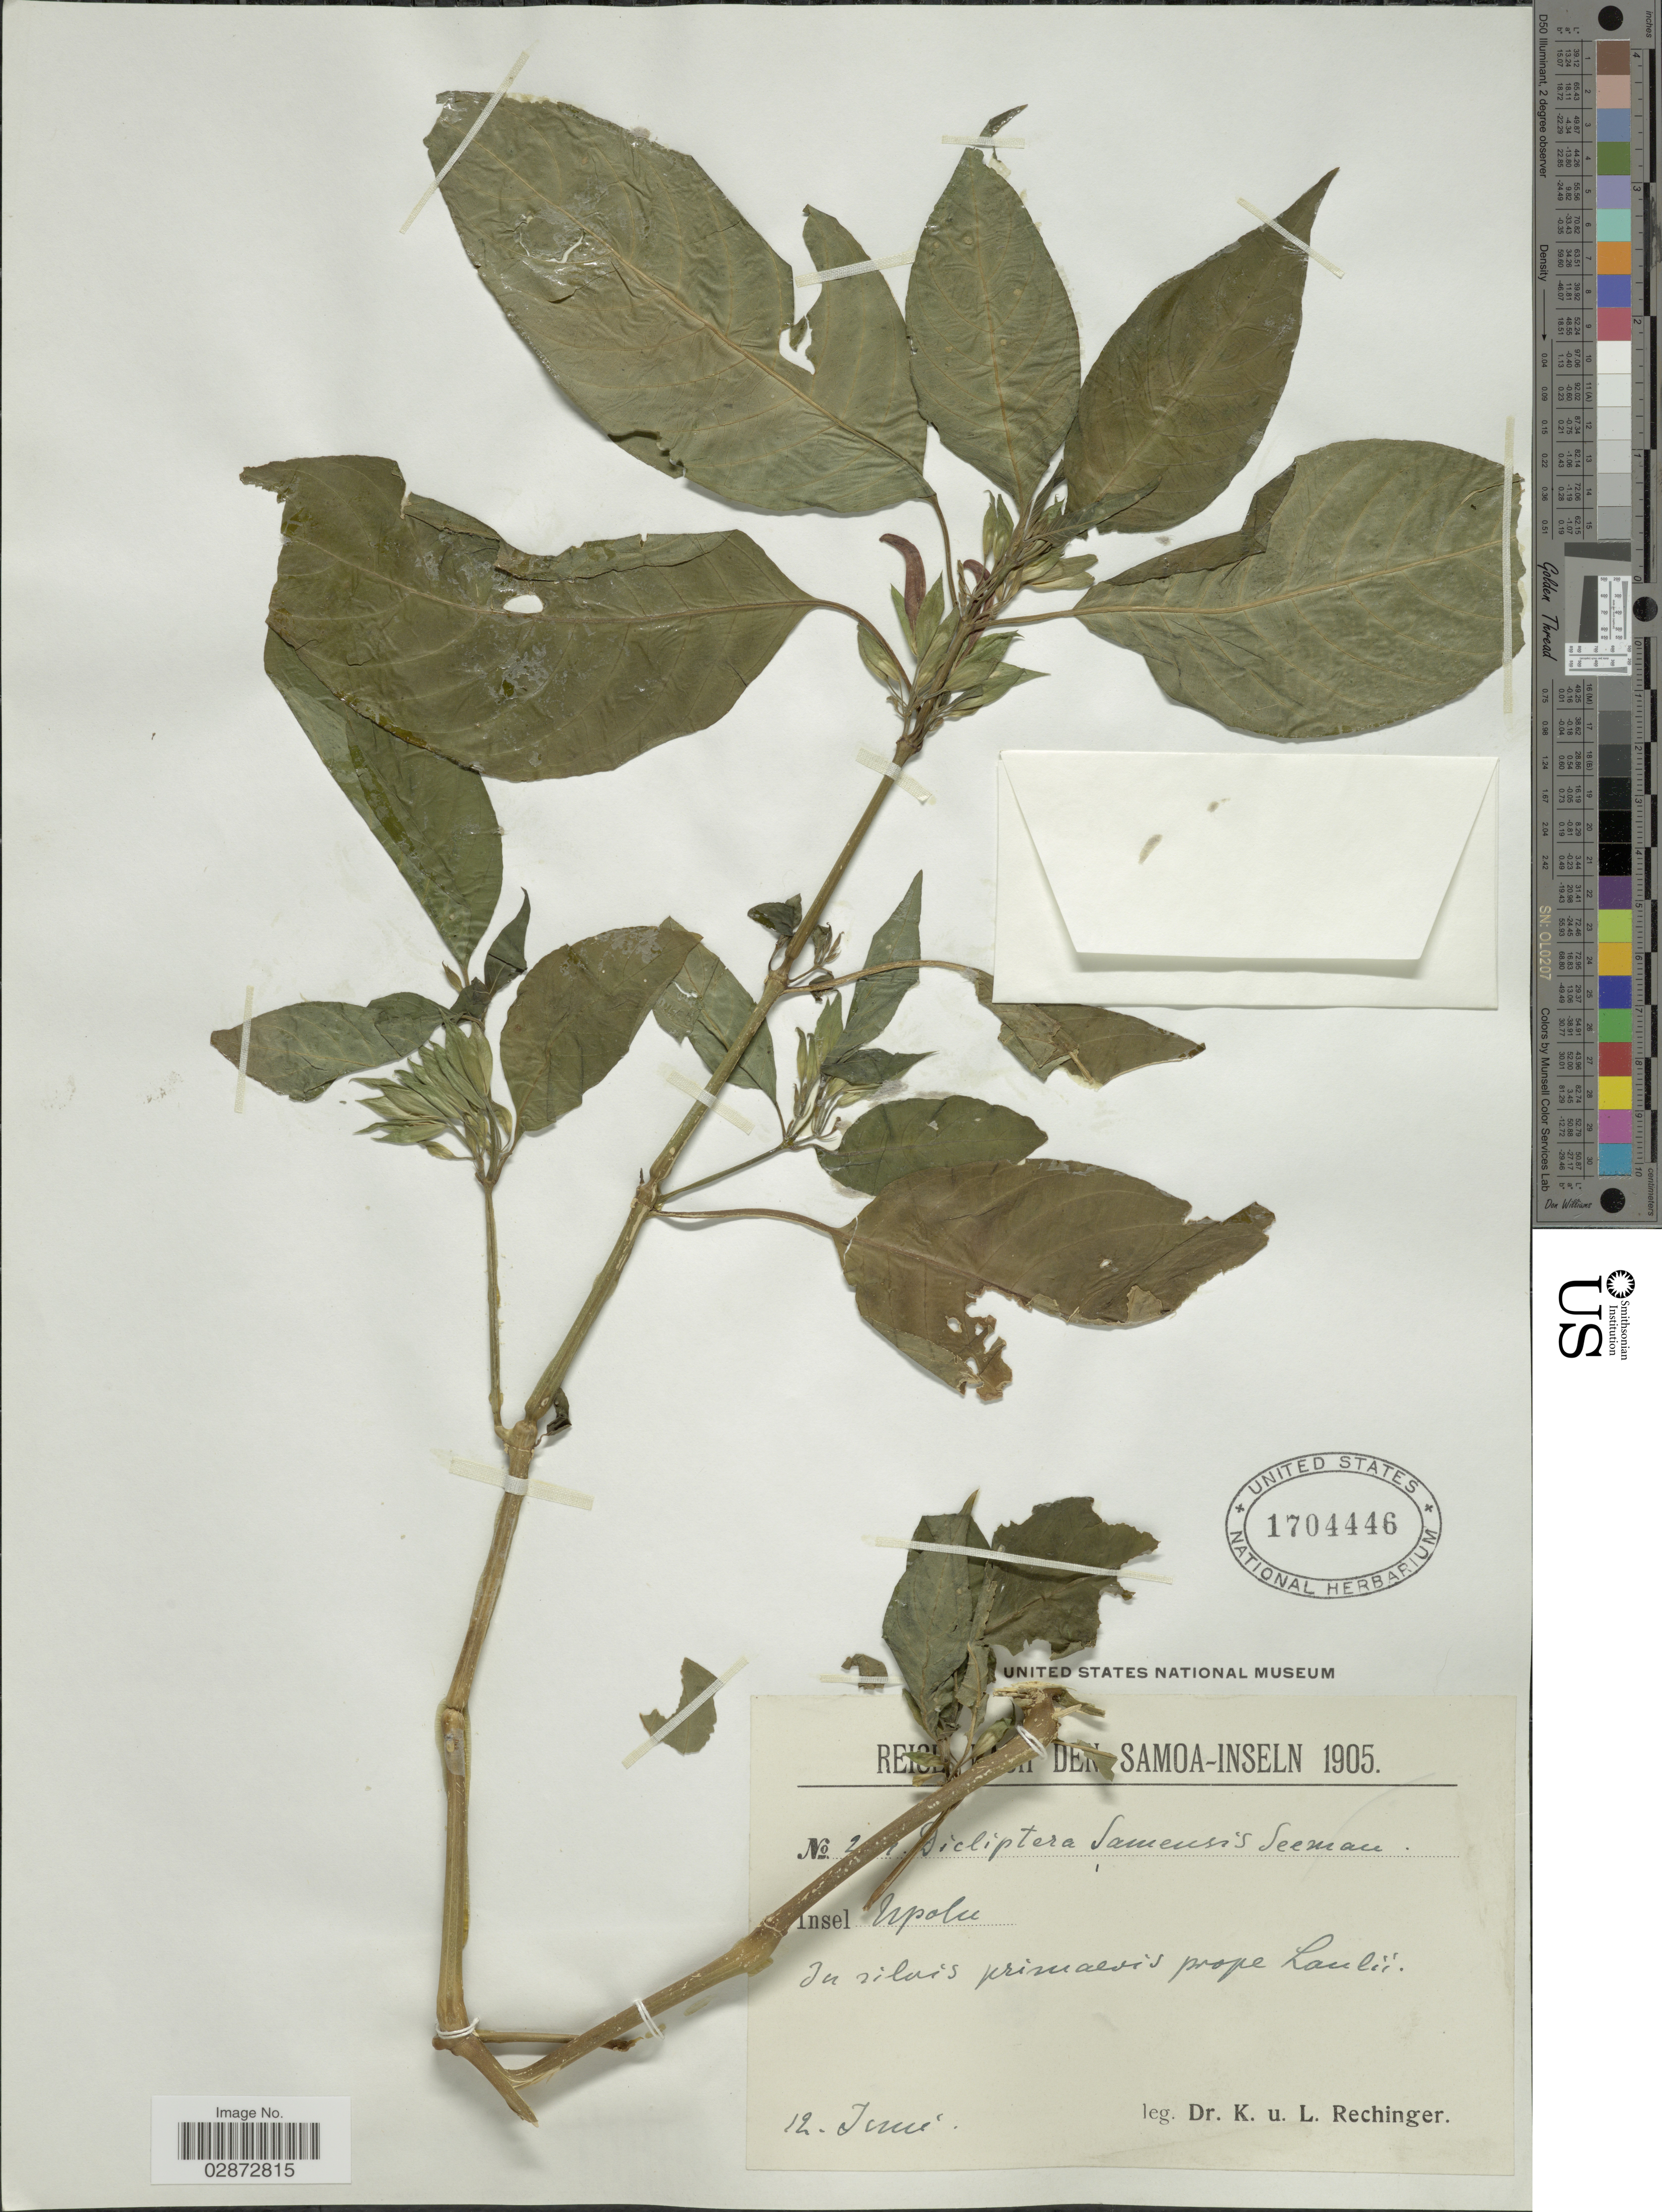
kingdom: Plantae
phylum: Tracheophyta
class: Magnoliopsida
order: Lamiales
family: Acanthaceae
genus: Dicliptera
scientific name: Dicliptera samoensis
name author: Seem.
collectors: K. Rechinger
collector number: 2!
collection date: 1905-06-12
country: Samoa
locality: Insel Upolu, In silvis primalvis [interpreted] prope Laulü.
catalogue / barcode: US 1704446